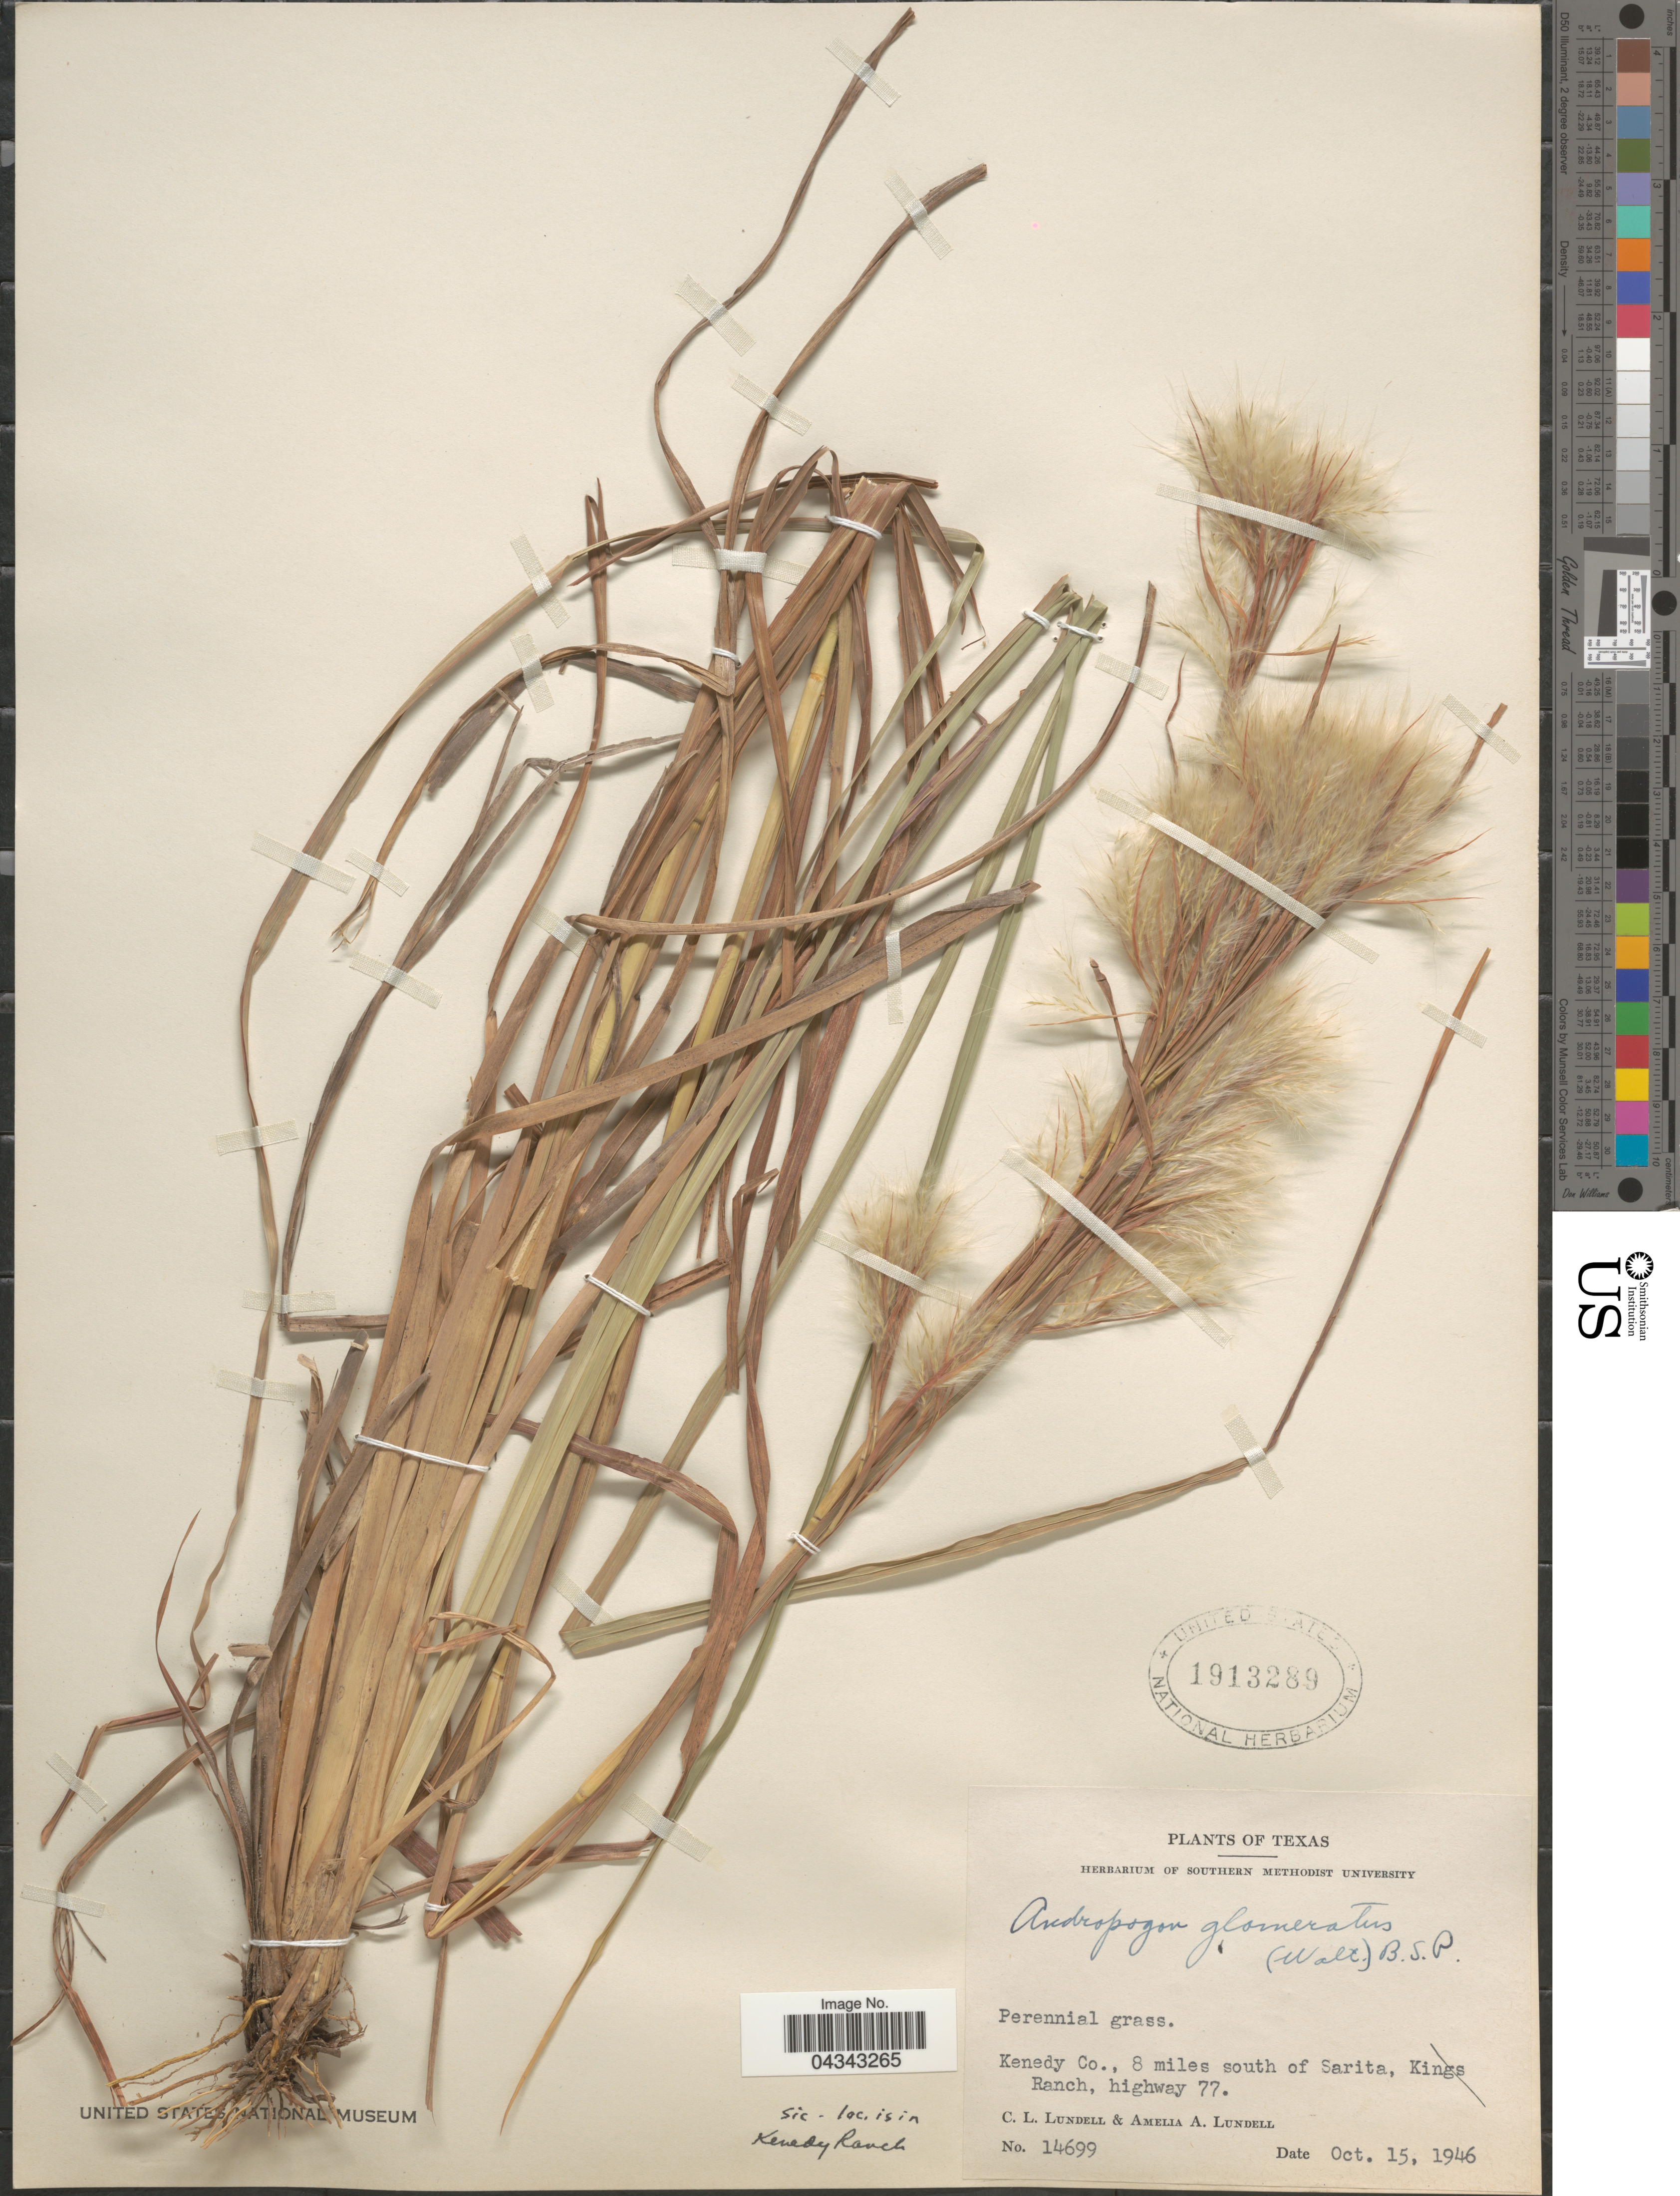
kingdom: Plantae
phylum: Tracheophyta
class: Liliopsida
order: Poales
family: Poaceae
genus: Andropogon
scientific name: Andropogon glomeratus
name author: (Walter) Britton, Stearns & Poggenb.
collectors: C. L. Lundell & A. A. Lundell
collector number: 14699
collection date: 1946-10-15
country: United States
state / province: Texas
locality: Kenedy Co., 8 miles south of Sarita, Kings Ranch, highway 77.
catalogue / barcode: US 1913289